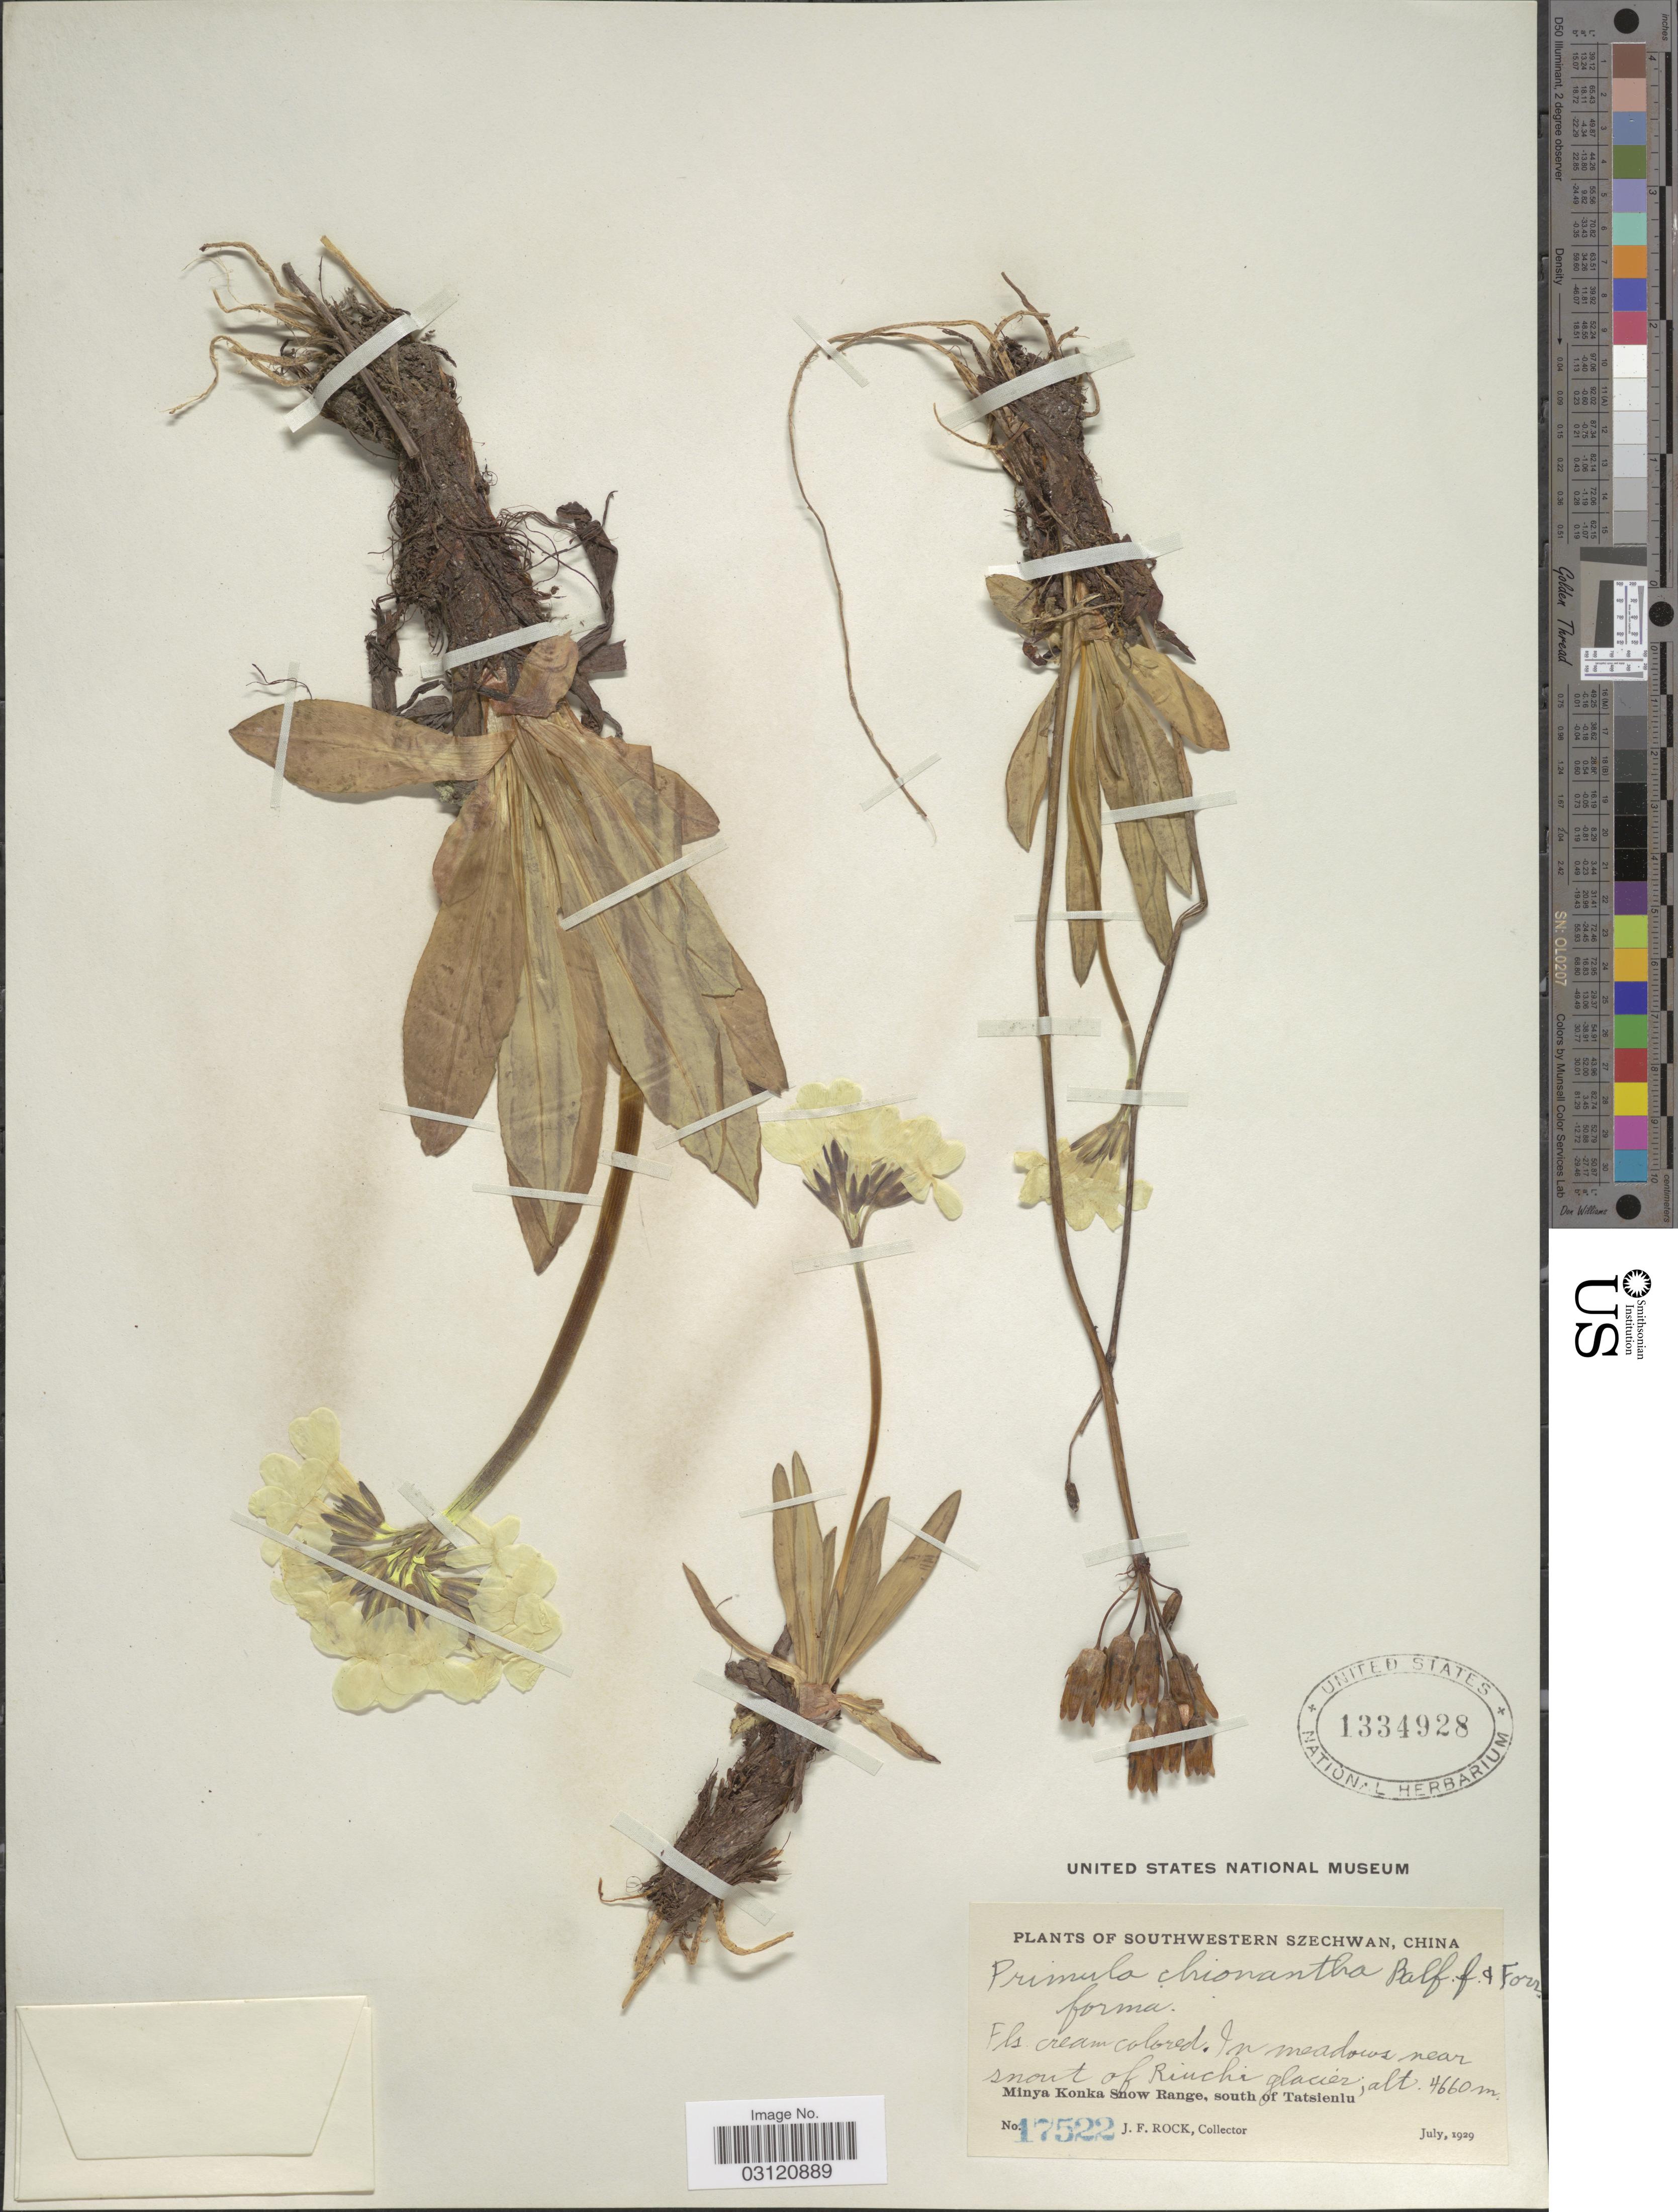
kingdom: Plantae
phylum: Tracheophyta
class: Magnoliopsida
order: Ericales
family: Primulaceae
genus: Primula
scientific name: Primula chionantha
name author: Balf. f. & Forrest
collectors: J. Rock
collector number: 17522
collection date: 1929-07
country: China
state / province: Sichuan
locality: Southwestern Szechwan. In meadows near snout of Riuchi glacier. Minya Konka Snow Range, south of Tatsienlu.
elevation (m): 4660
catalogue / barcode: US 1334928